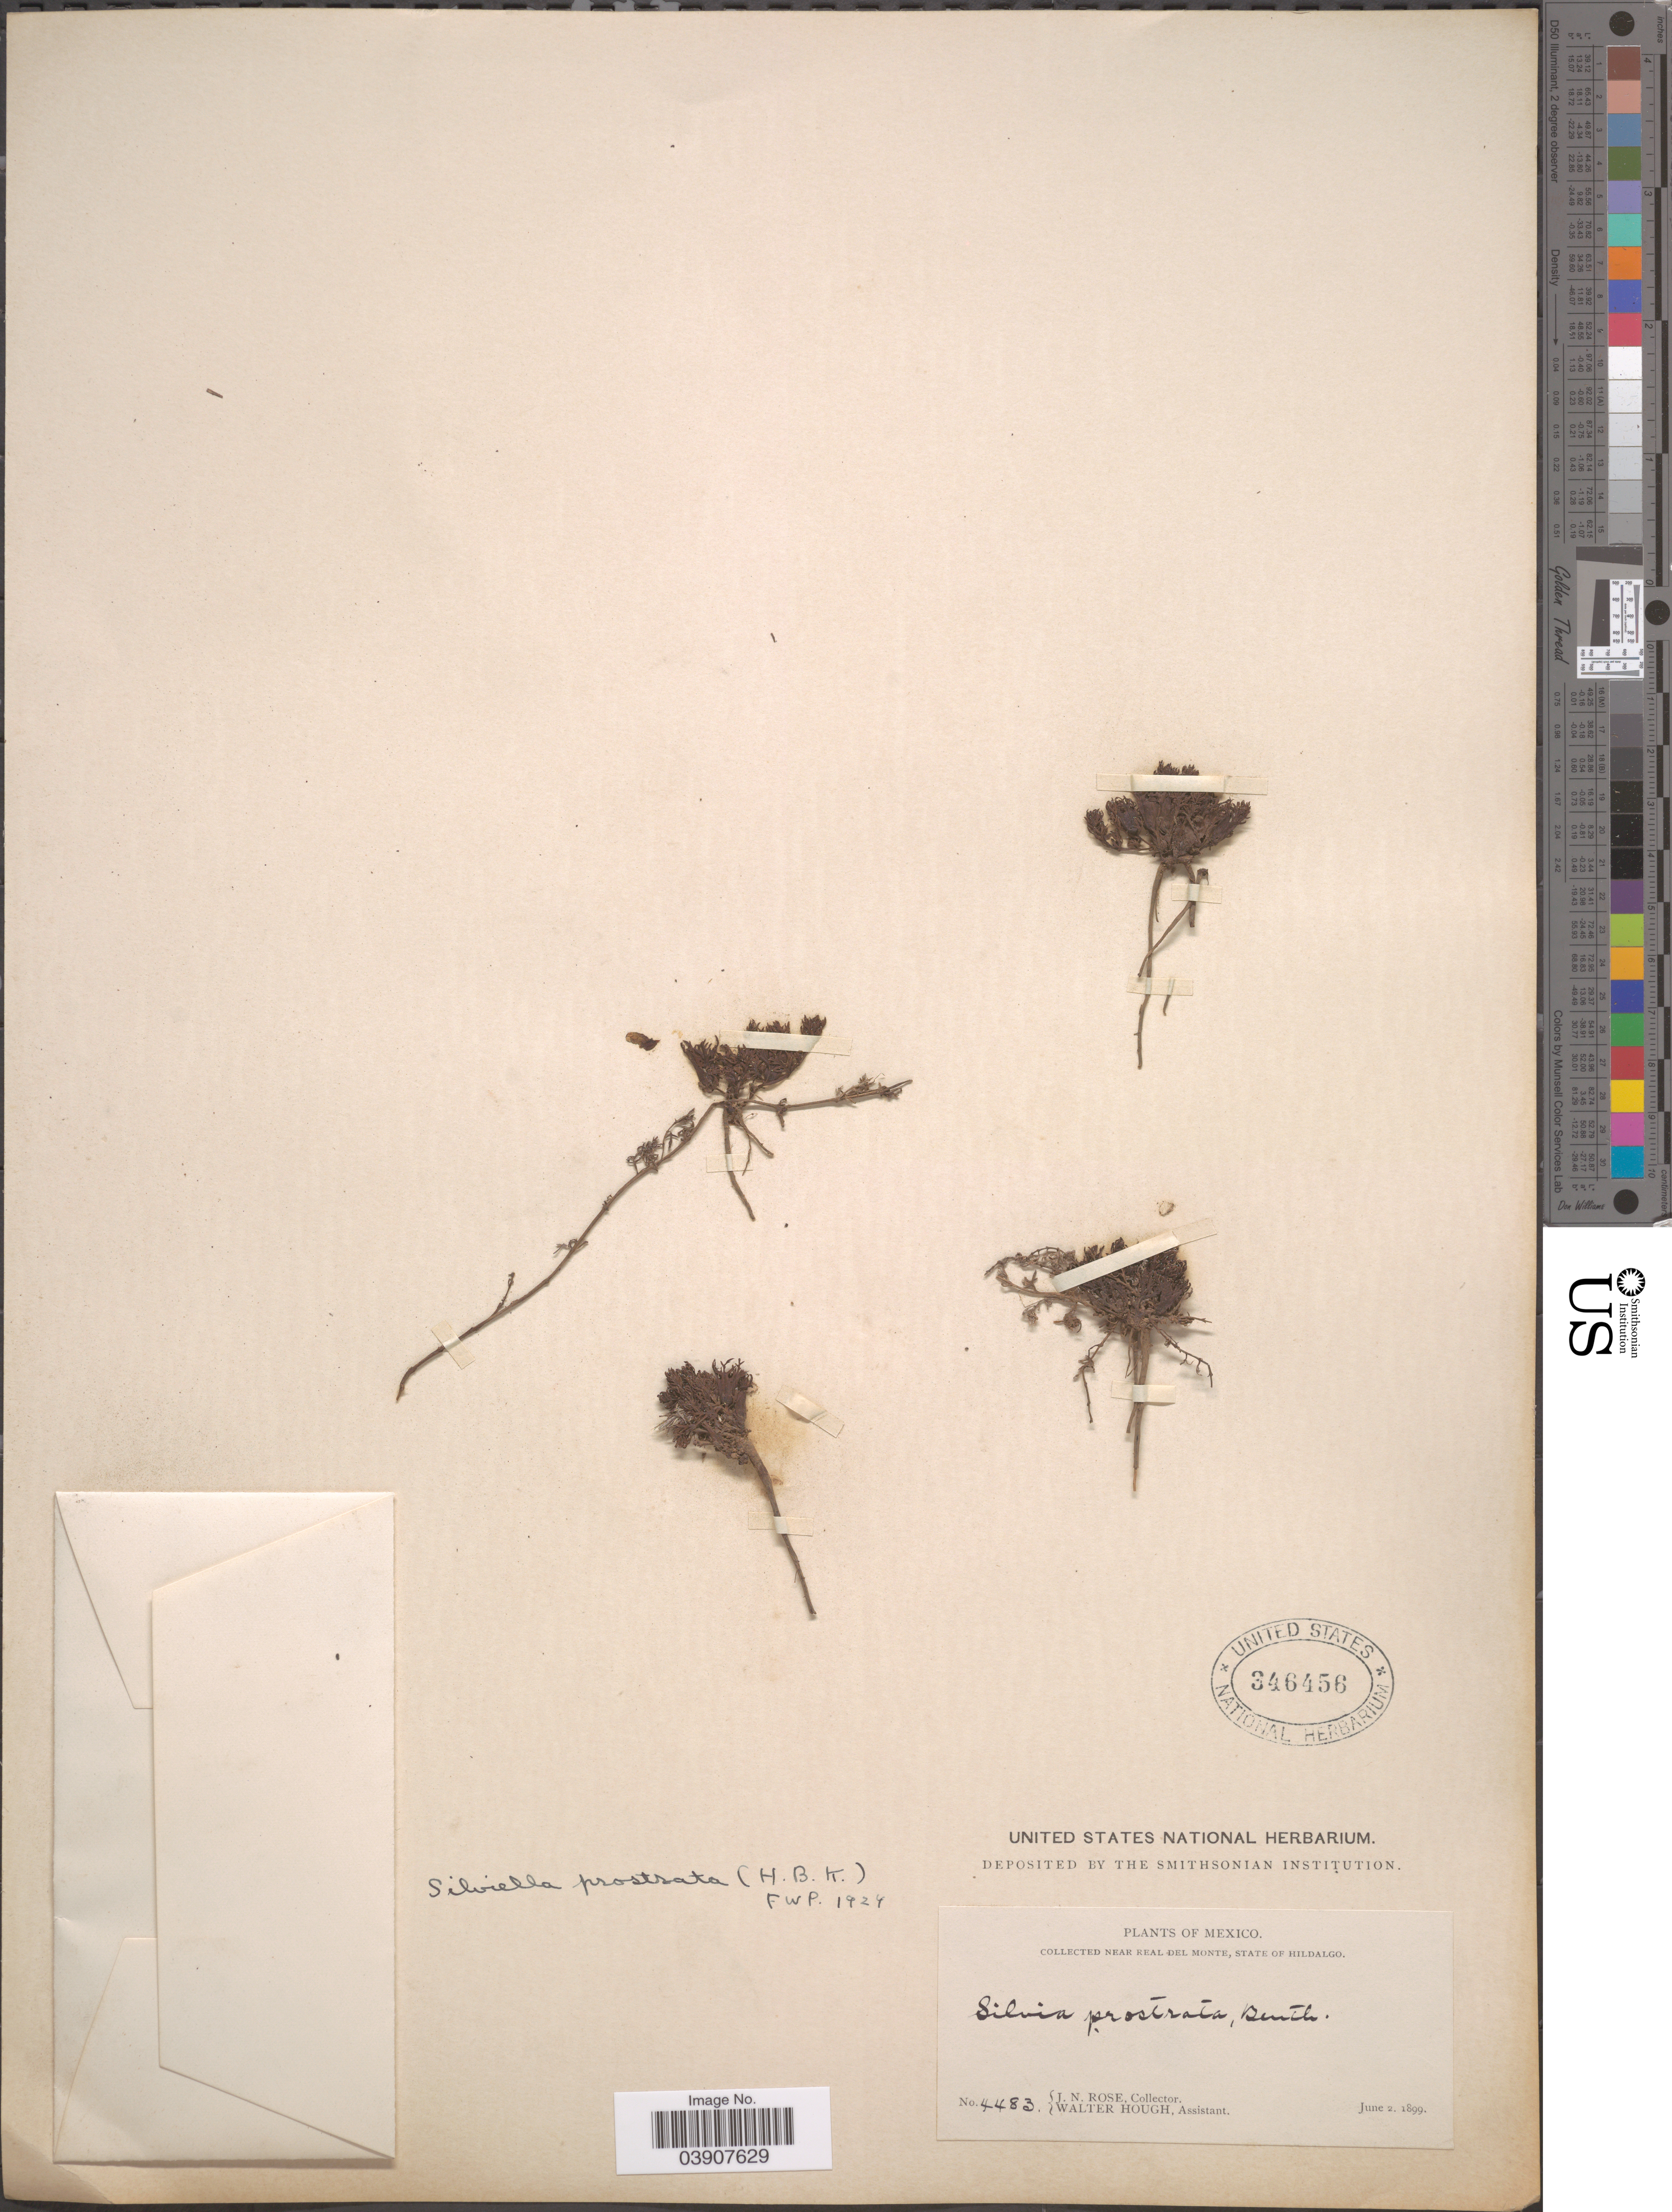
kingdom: Plantae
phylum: Tracheophyta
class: Magnoliopsida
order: Lamiales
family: Orobanchaceae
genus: Silvia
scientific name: Silvia prostrata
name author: (Kunth) Benth.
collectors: J. N. Rose & W. Hough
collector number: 4483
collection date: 1899-06-02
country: Mexico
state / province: Hidalgo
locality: Near Real del Monte.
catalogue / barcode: US 346456